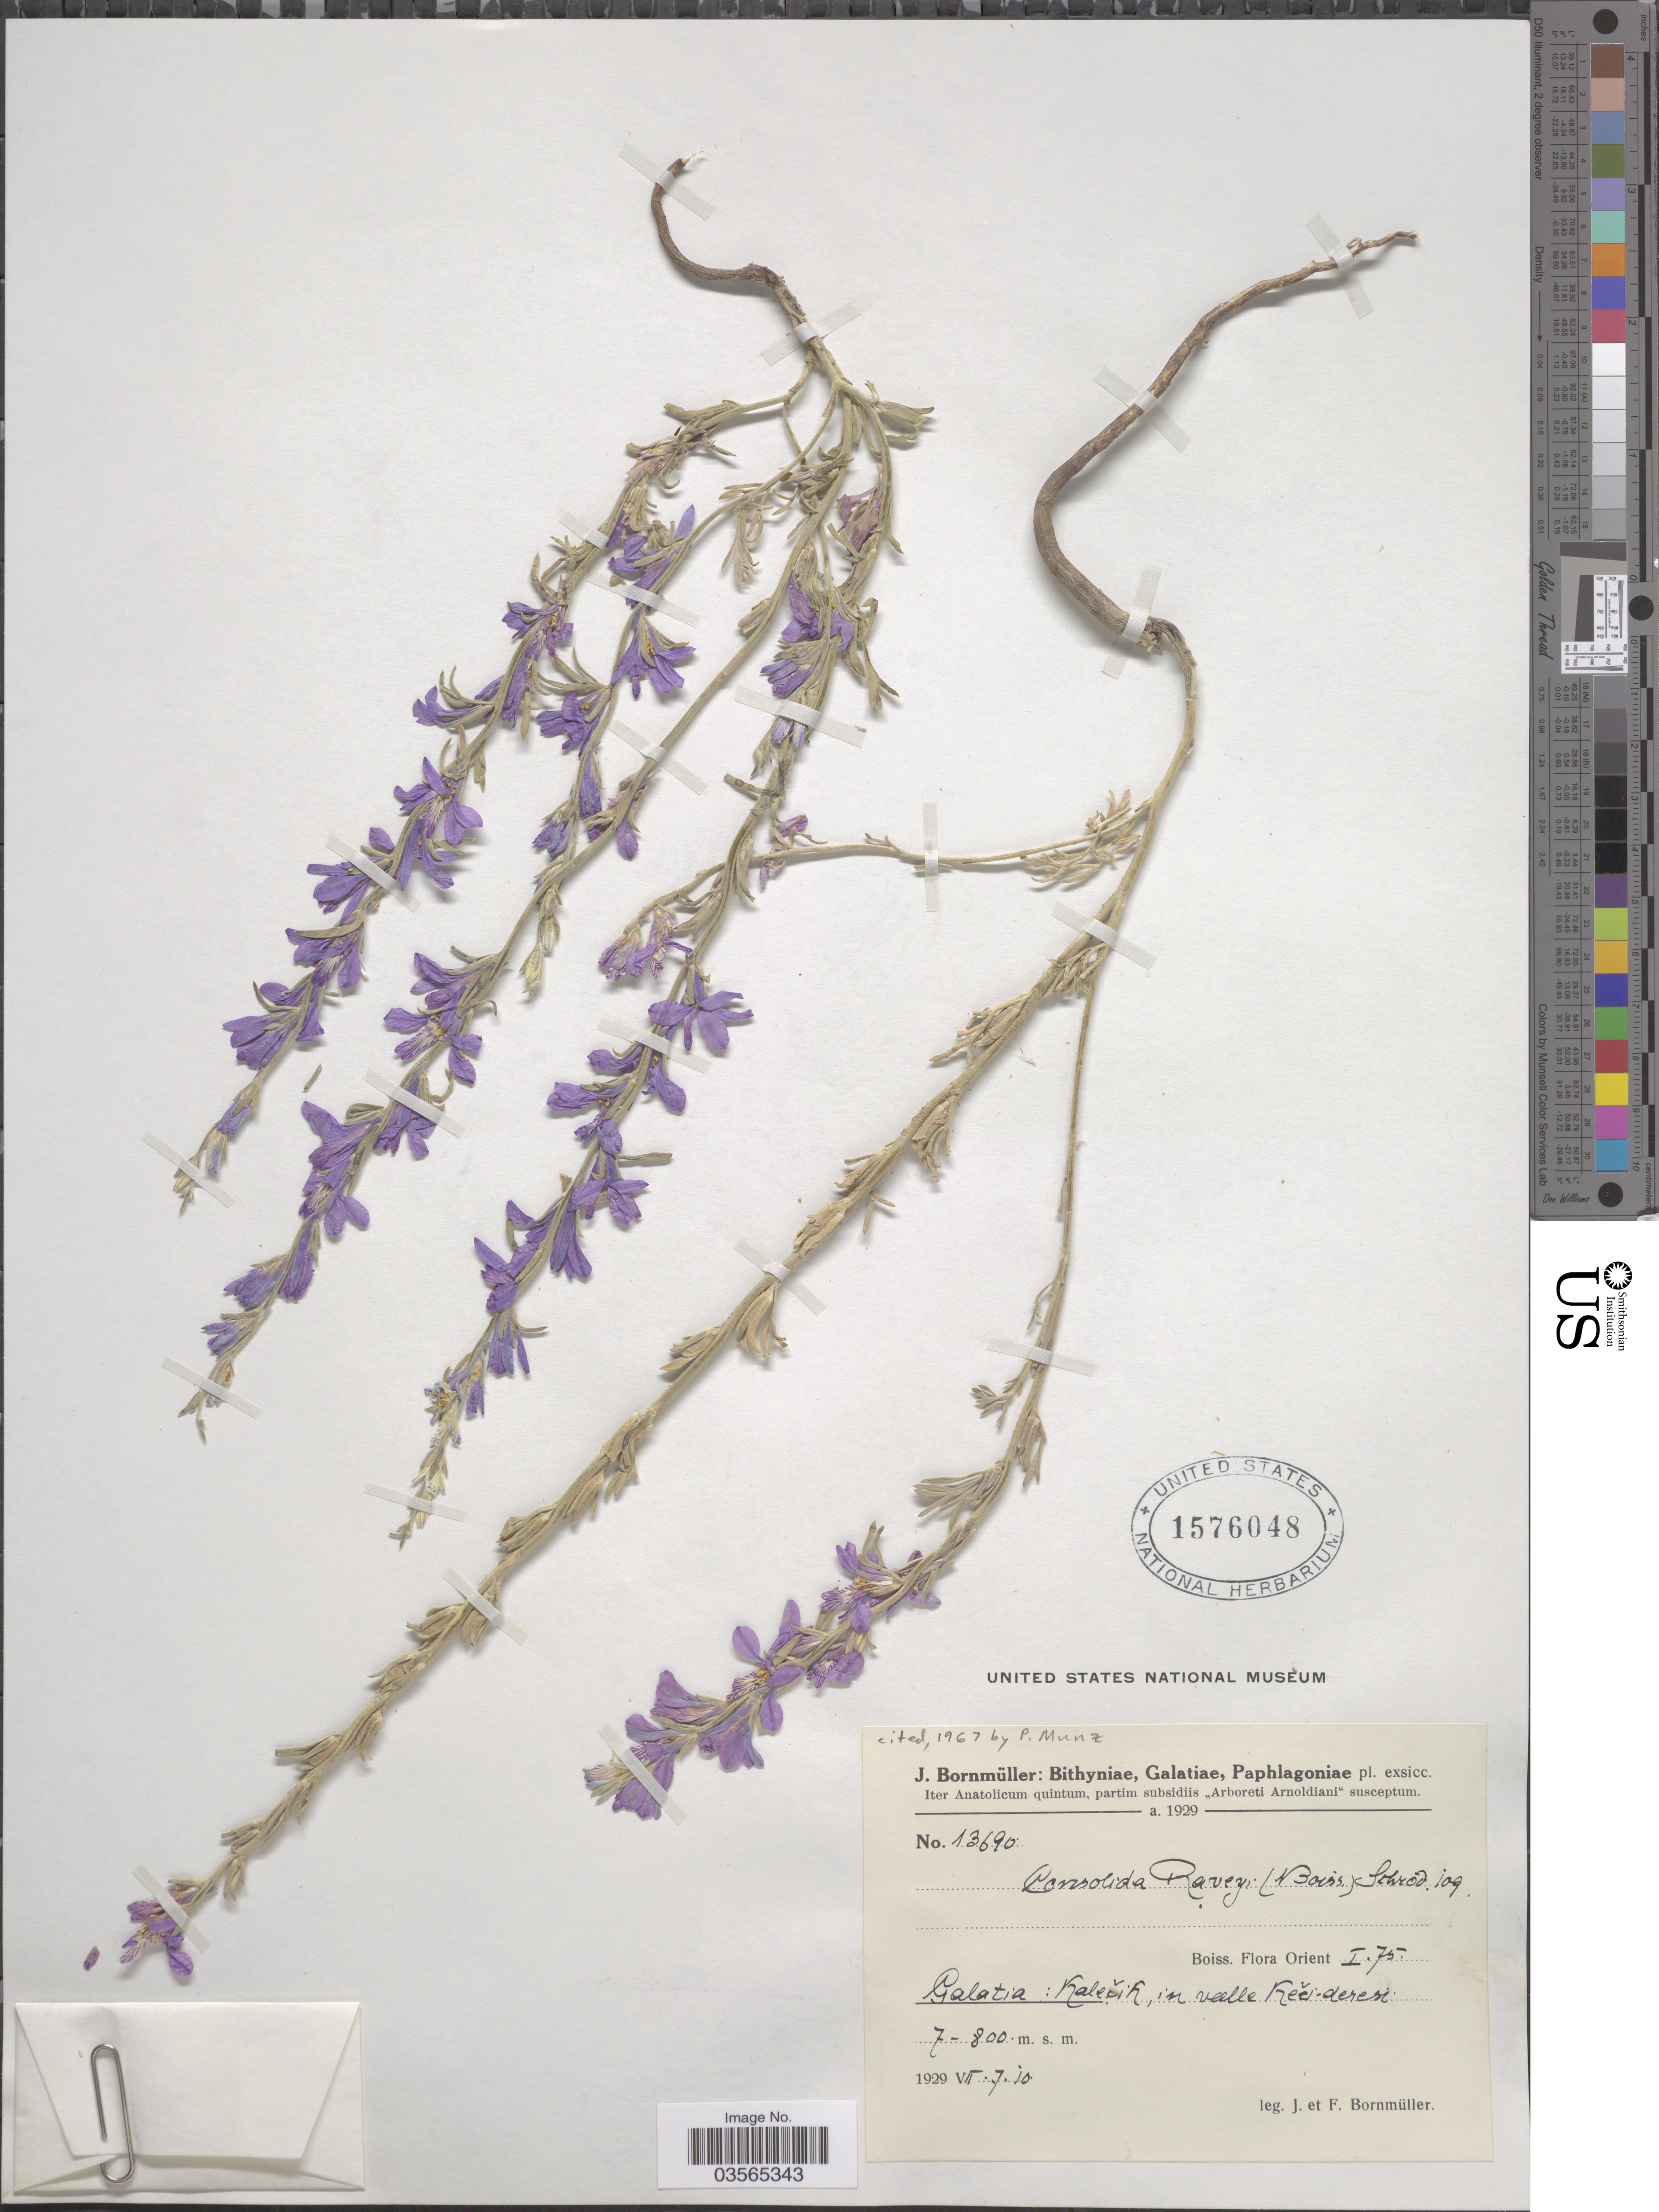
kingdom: Plantae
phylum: Tracheophyta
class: Magnoliopsida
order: Ranunculales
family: Ranunculaceae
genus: Delphinium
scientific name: Delphinium raveyi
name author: Boiss.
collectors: J. Bornmüller & F. Bornmüller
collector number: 13690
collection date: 1929-07-07/1929-07-10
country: Romania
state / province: Galati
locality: Galatia: Kalečik, in valle Keči-derek [interpreted].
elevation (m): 700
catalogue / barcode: US 1576048